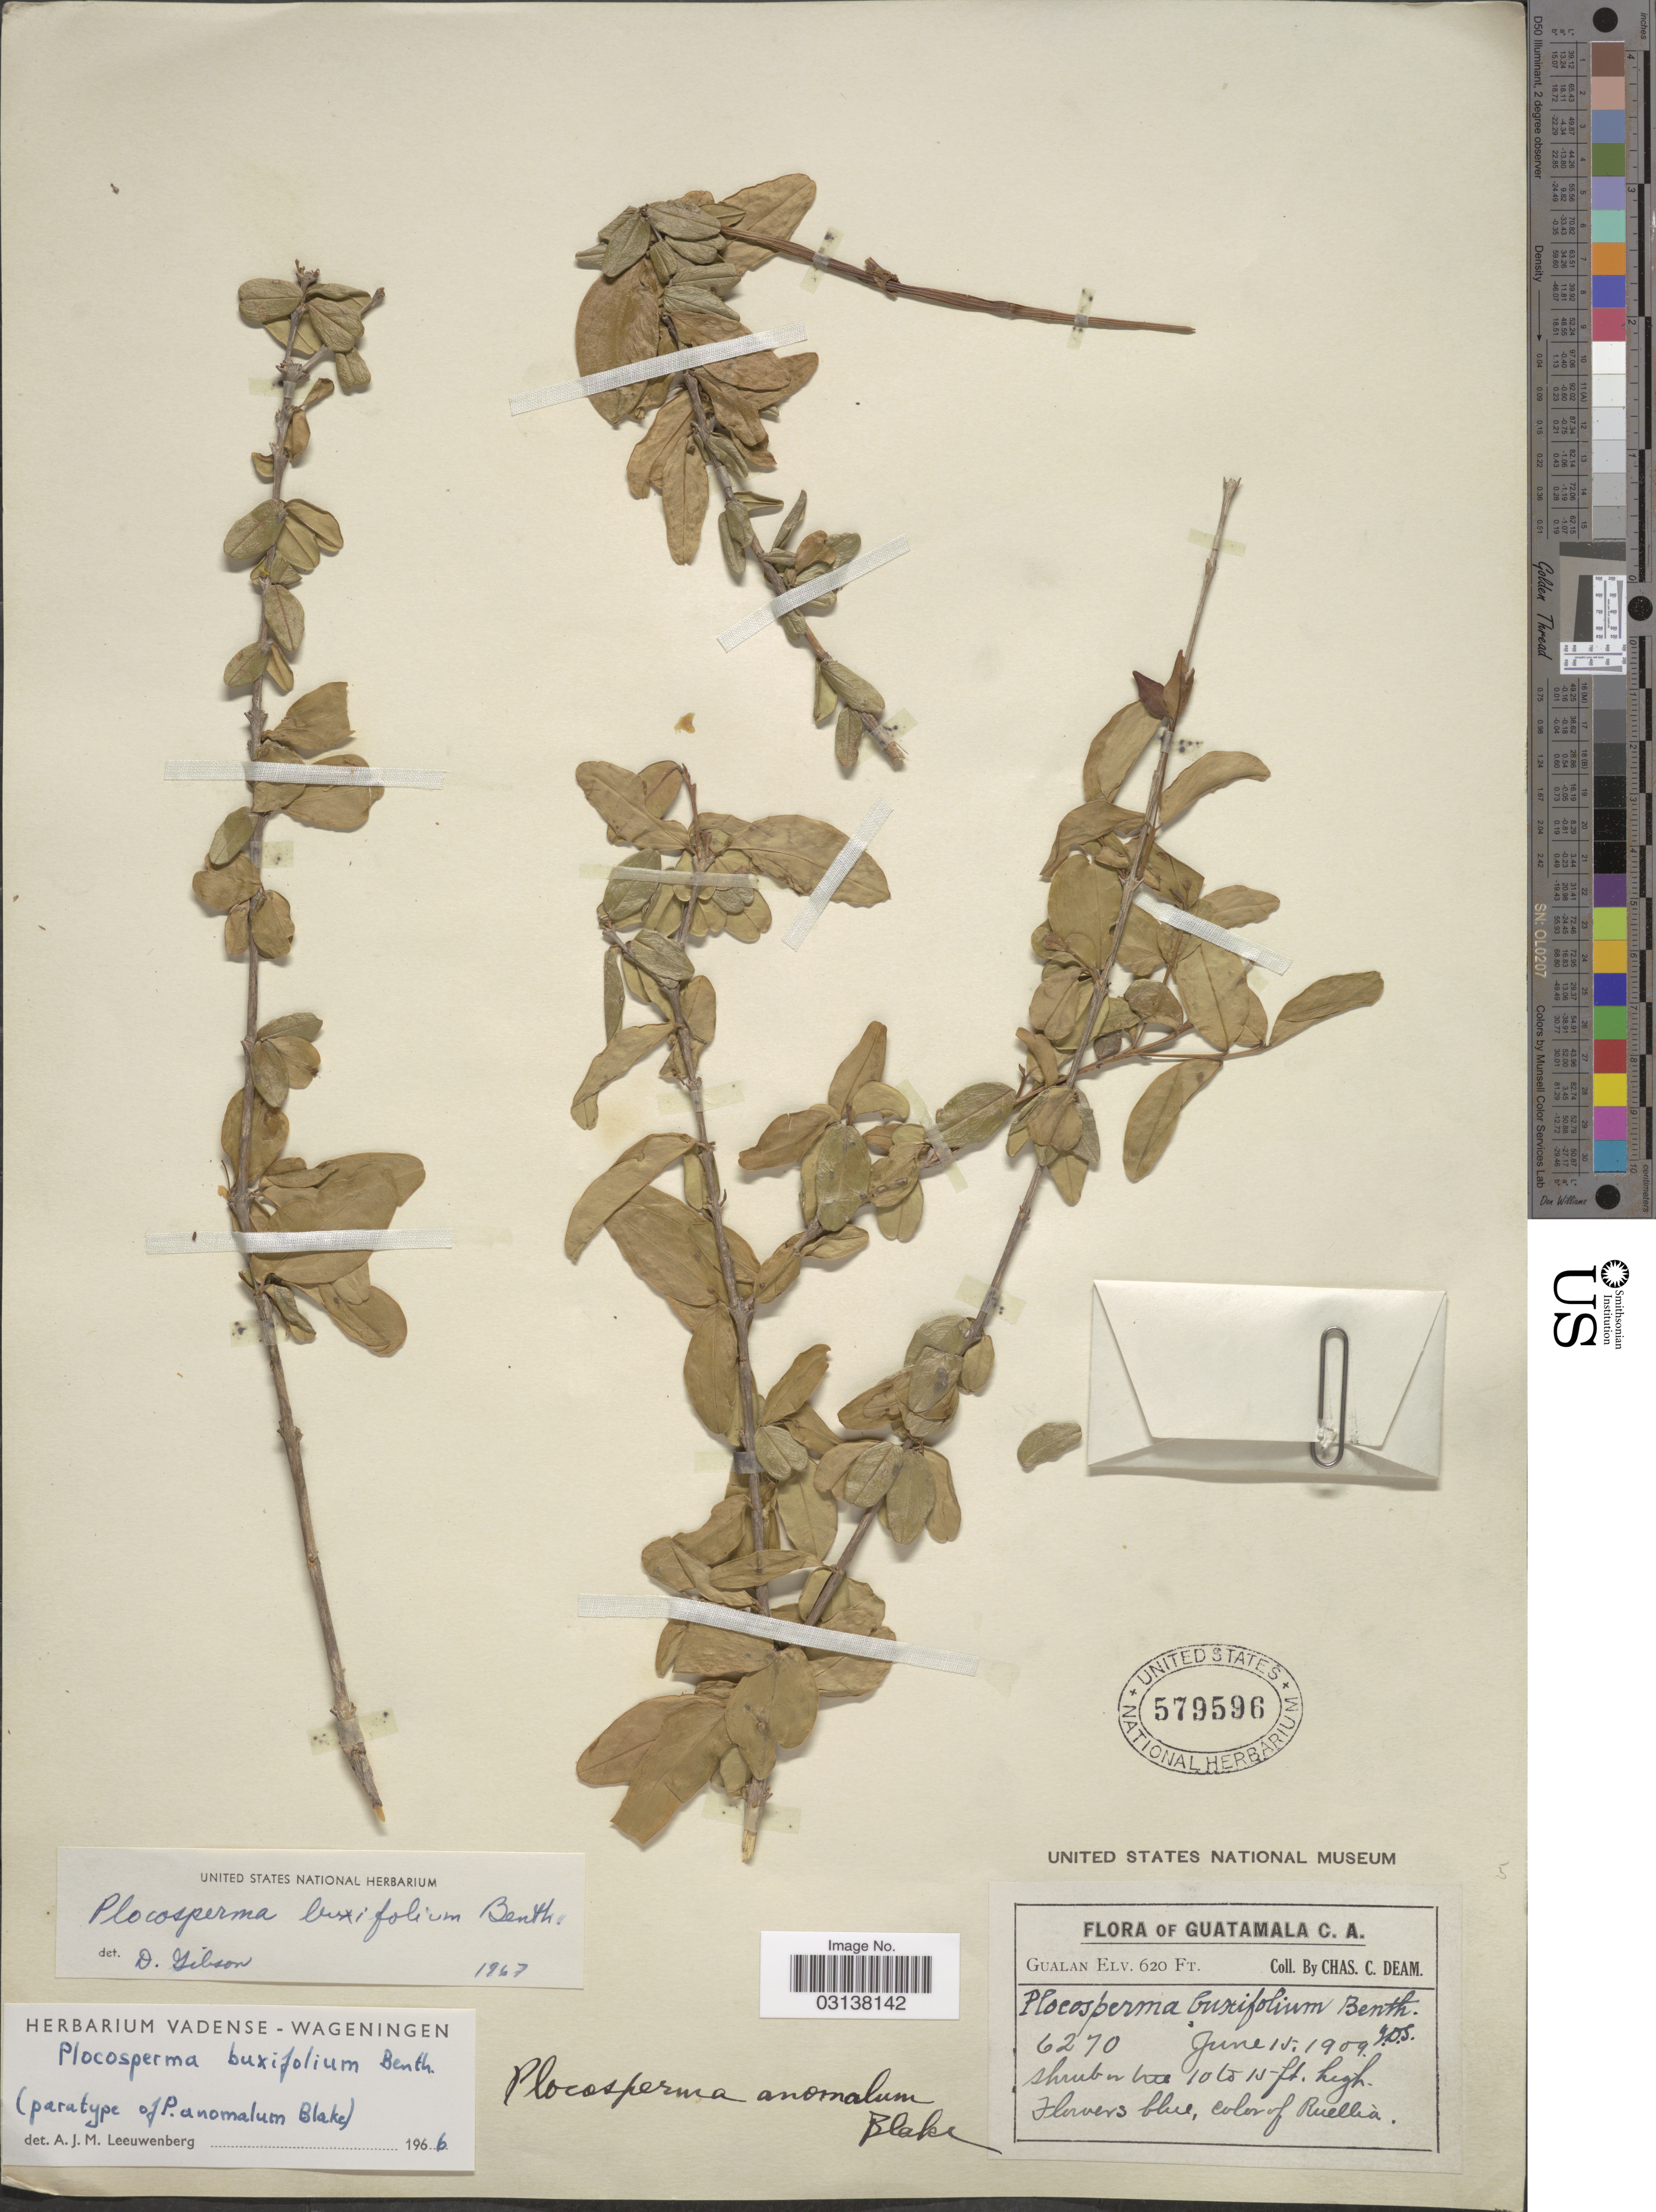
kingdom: Plantae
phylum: Tracheophyta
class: Magnoliopsida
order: Lamiales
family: Plocospermataceae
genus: Plocosperma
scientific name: Plocosperma buxifolium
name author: Benth. in Hook.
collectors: C. C. Deam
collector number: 6270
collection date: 1909-06-15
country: Guatemala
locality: Gualan.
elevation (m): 189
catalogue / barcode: US 579596